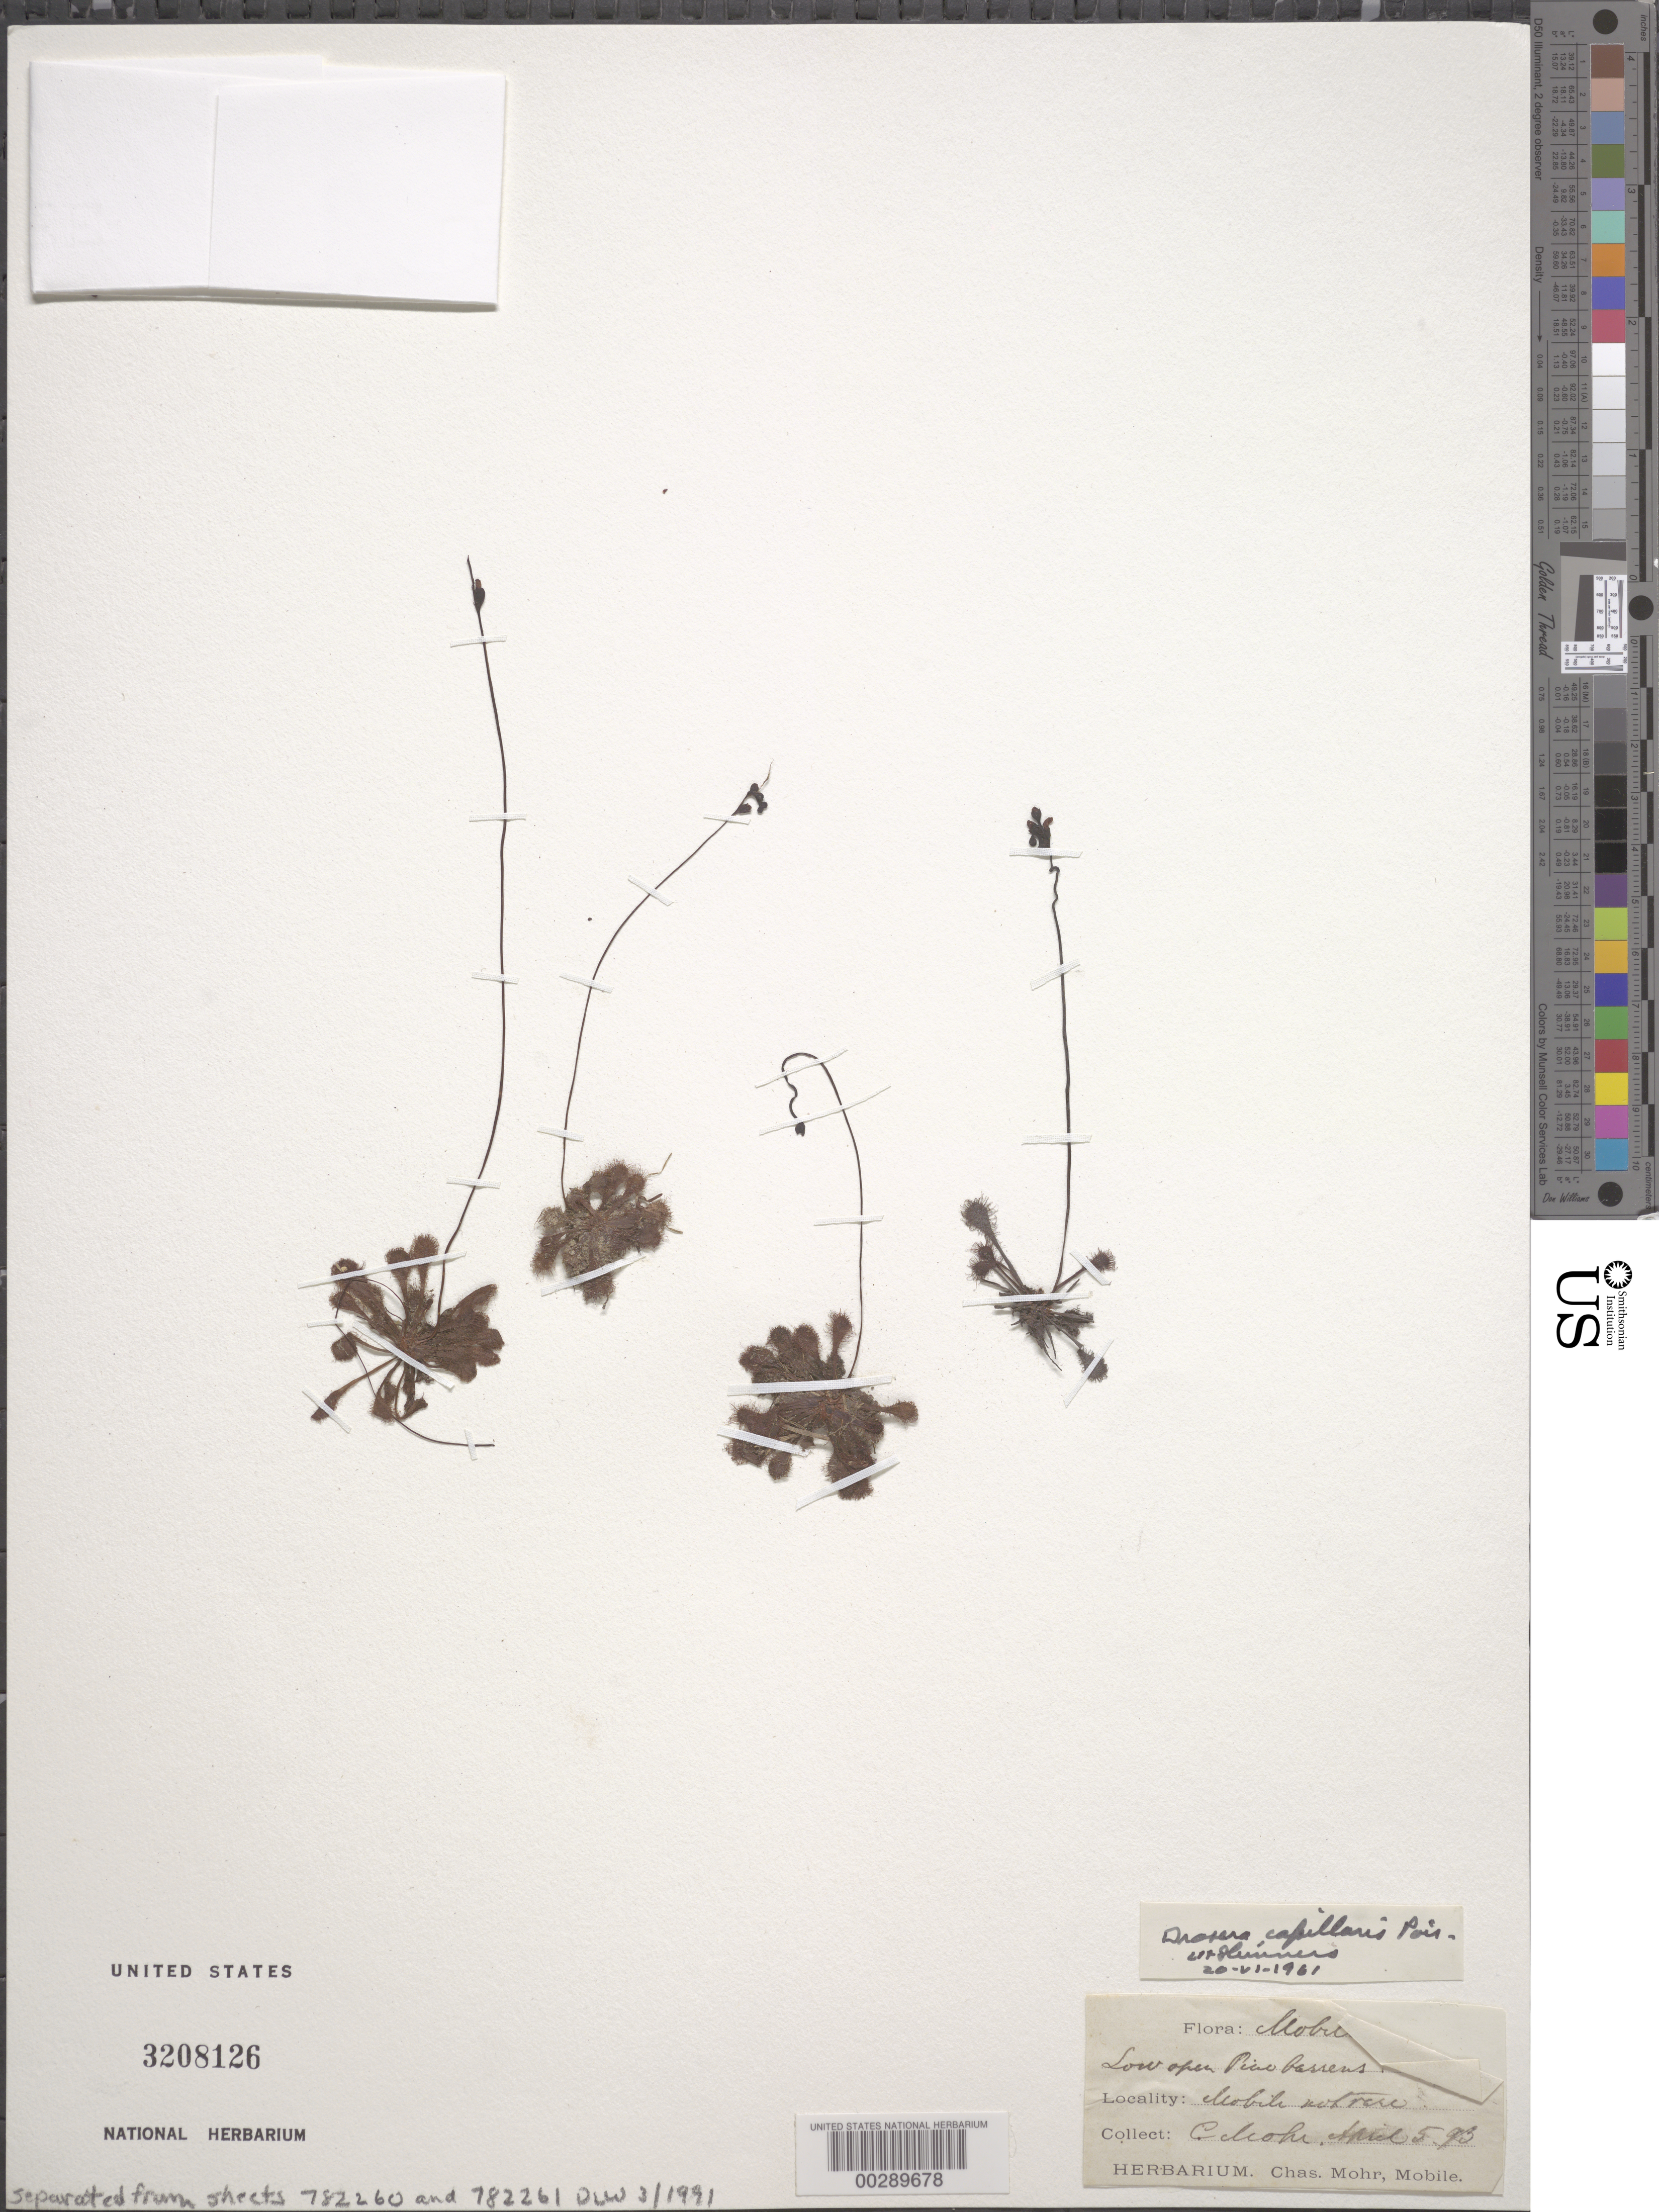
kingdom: Plantae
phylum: Tracheophyta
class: Magnoliopsida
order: Caryophyllales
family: Droseraceae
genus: Drosera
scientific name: Drosera capillaris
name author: Poir.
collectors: C. T. Mohr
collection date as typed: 05 Apr 1893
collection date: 1893-04-05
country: United States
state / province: Alabama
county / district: Mobile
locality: Mobile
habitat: Pine-barrens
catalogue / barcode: US 3208126